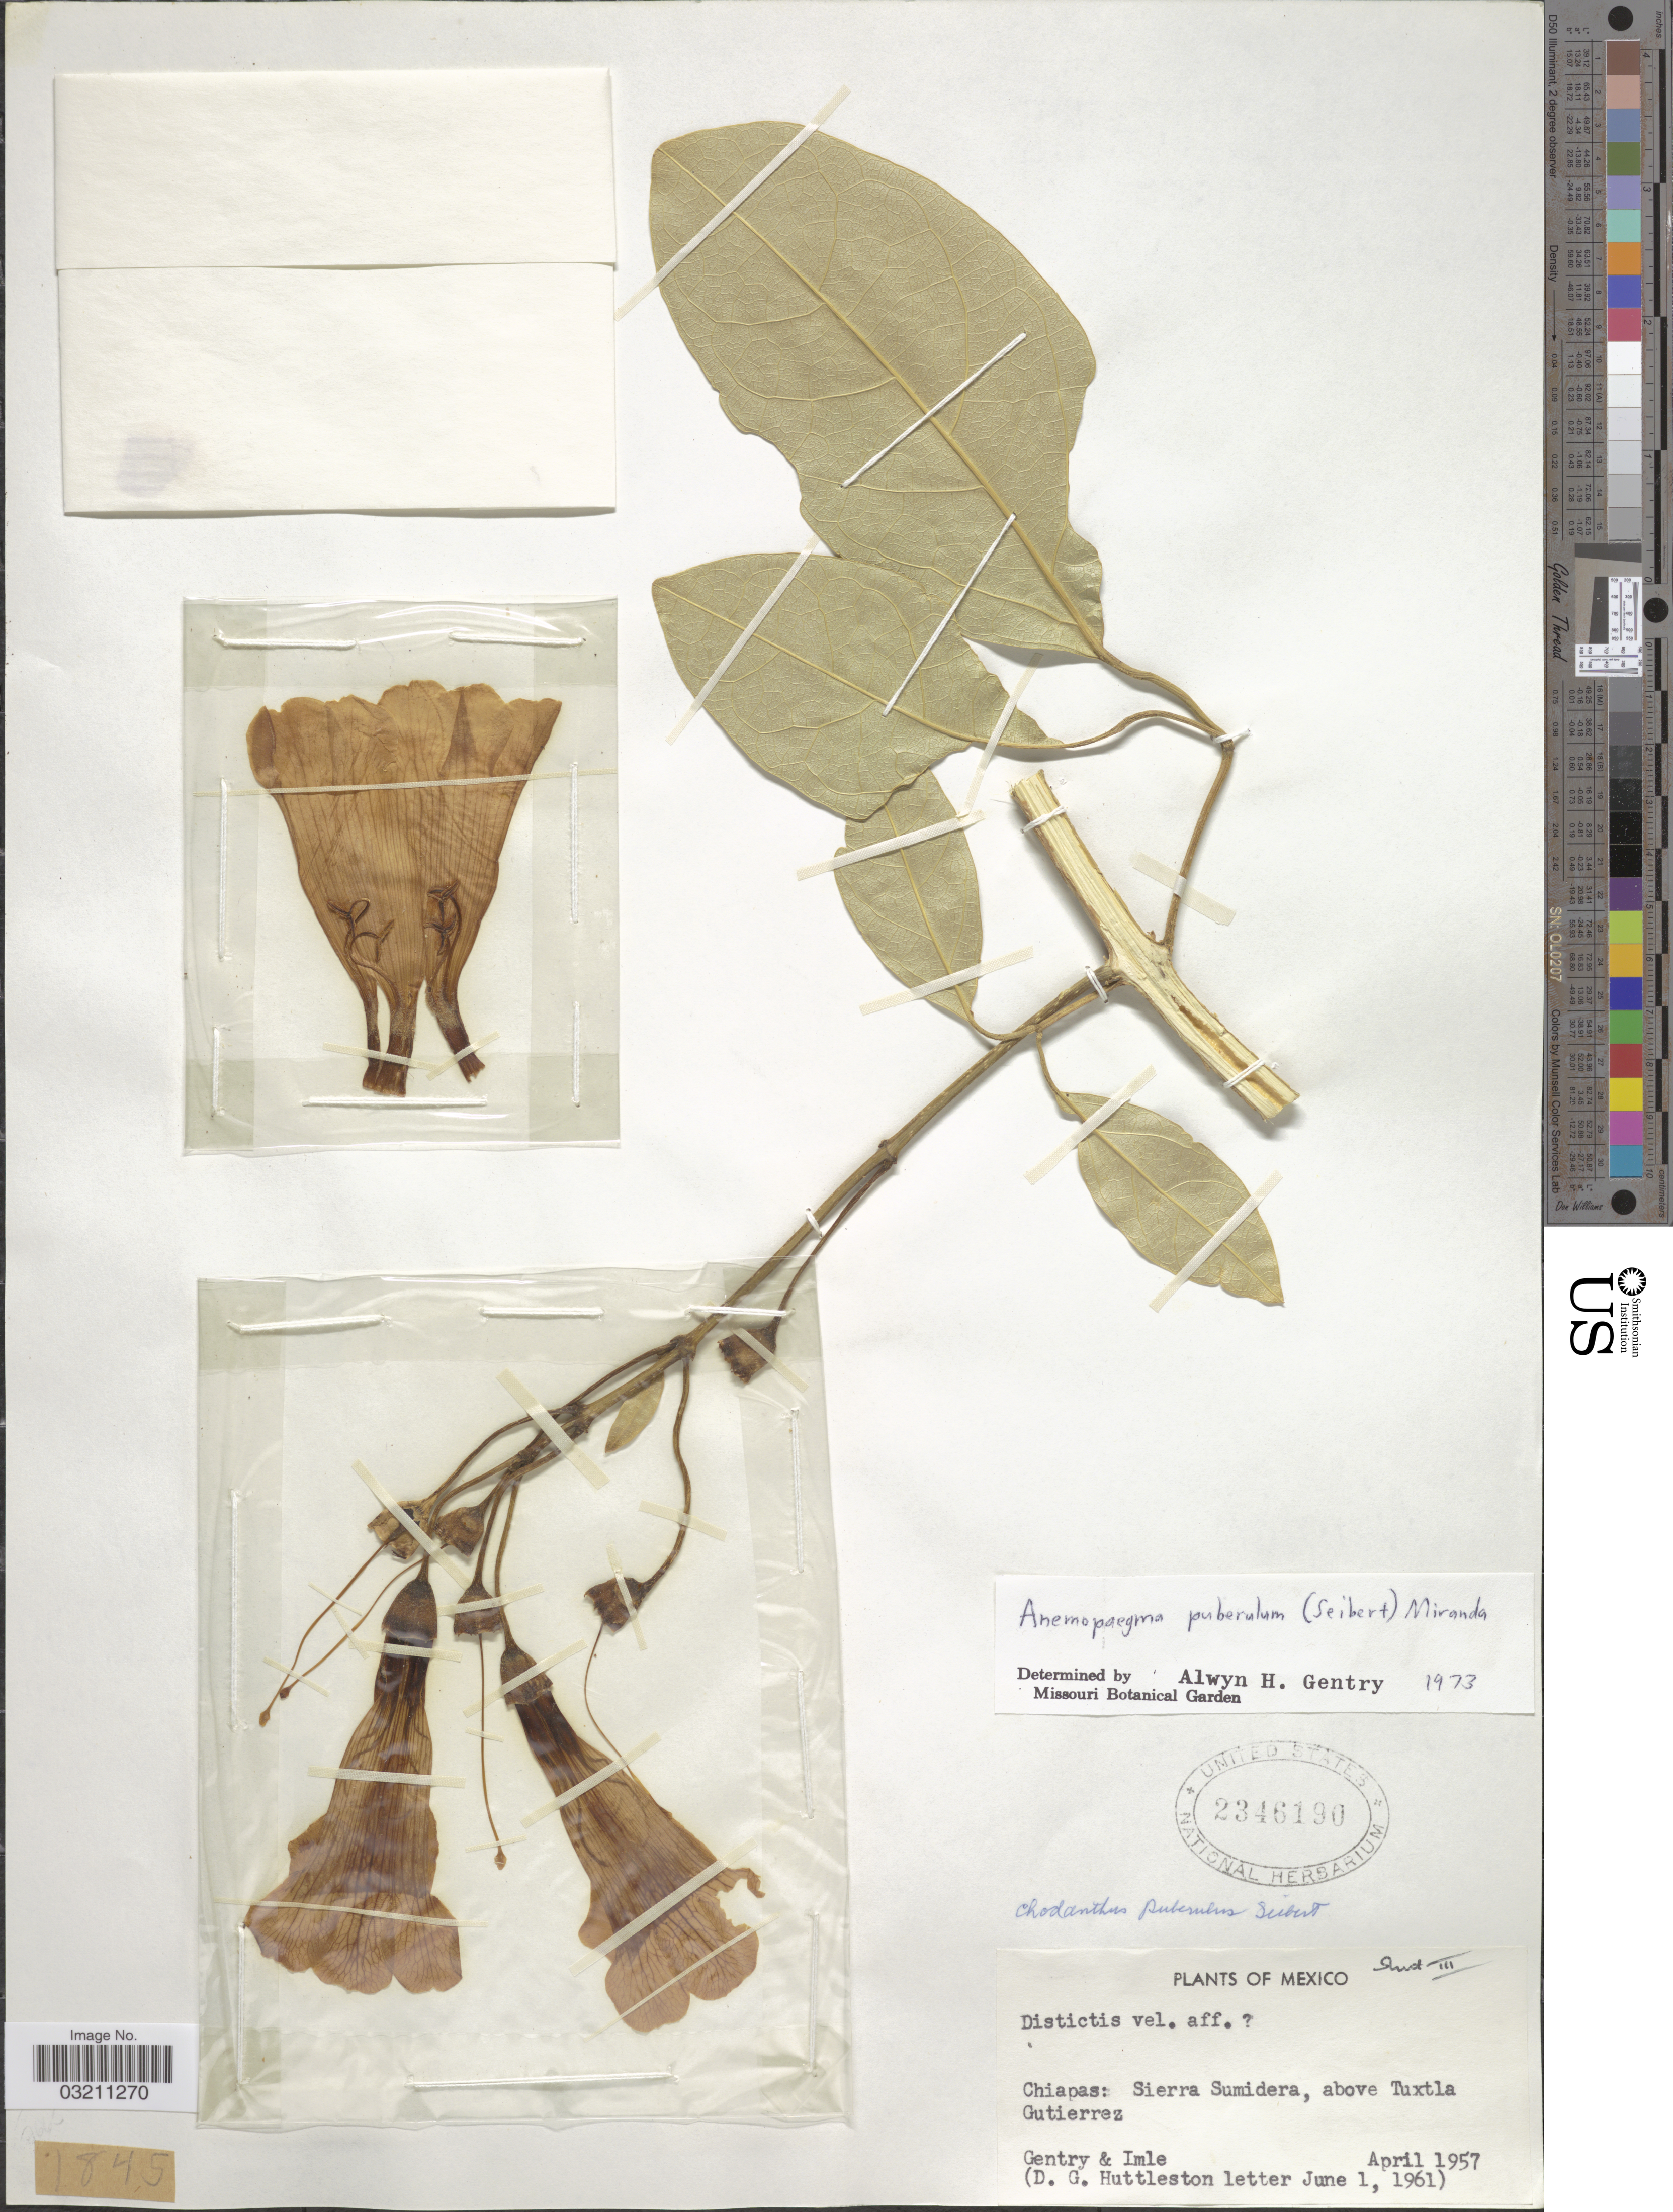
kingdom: Plantae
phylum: Tracheophyta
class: Magnoliopsida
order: Lamiales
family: Bignoniaceae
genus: Anemopaegma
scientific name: Anemopaegma puberulum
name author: (Seibert) Miranda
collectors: Gentry, -- & Imle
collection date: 1957-04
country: Mexico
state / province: Chiapas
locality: Sierra Sumidera, above Tuxtla Gutierrez.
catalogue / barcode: US 2346190